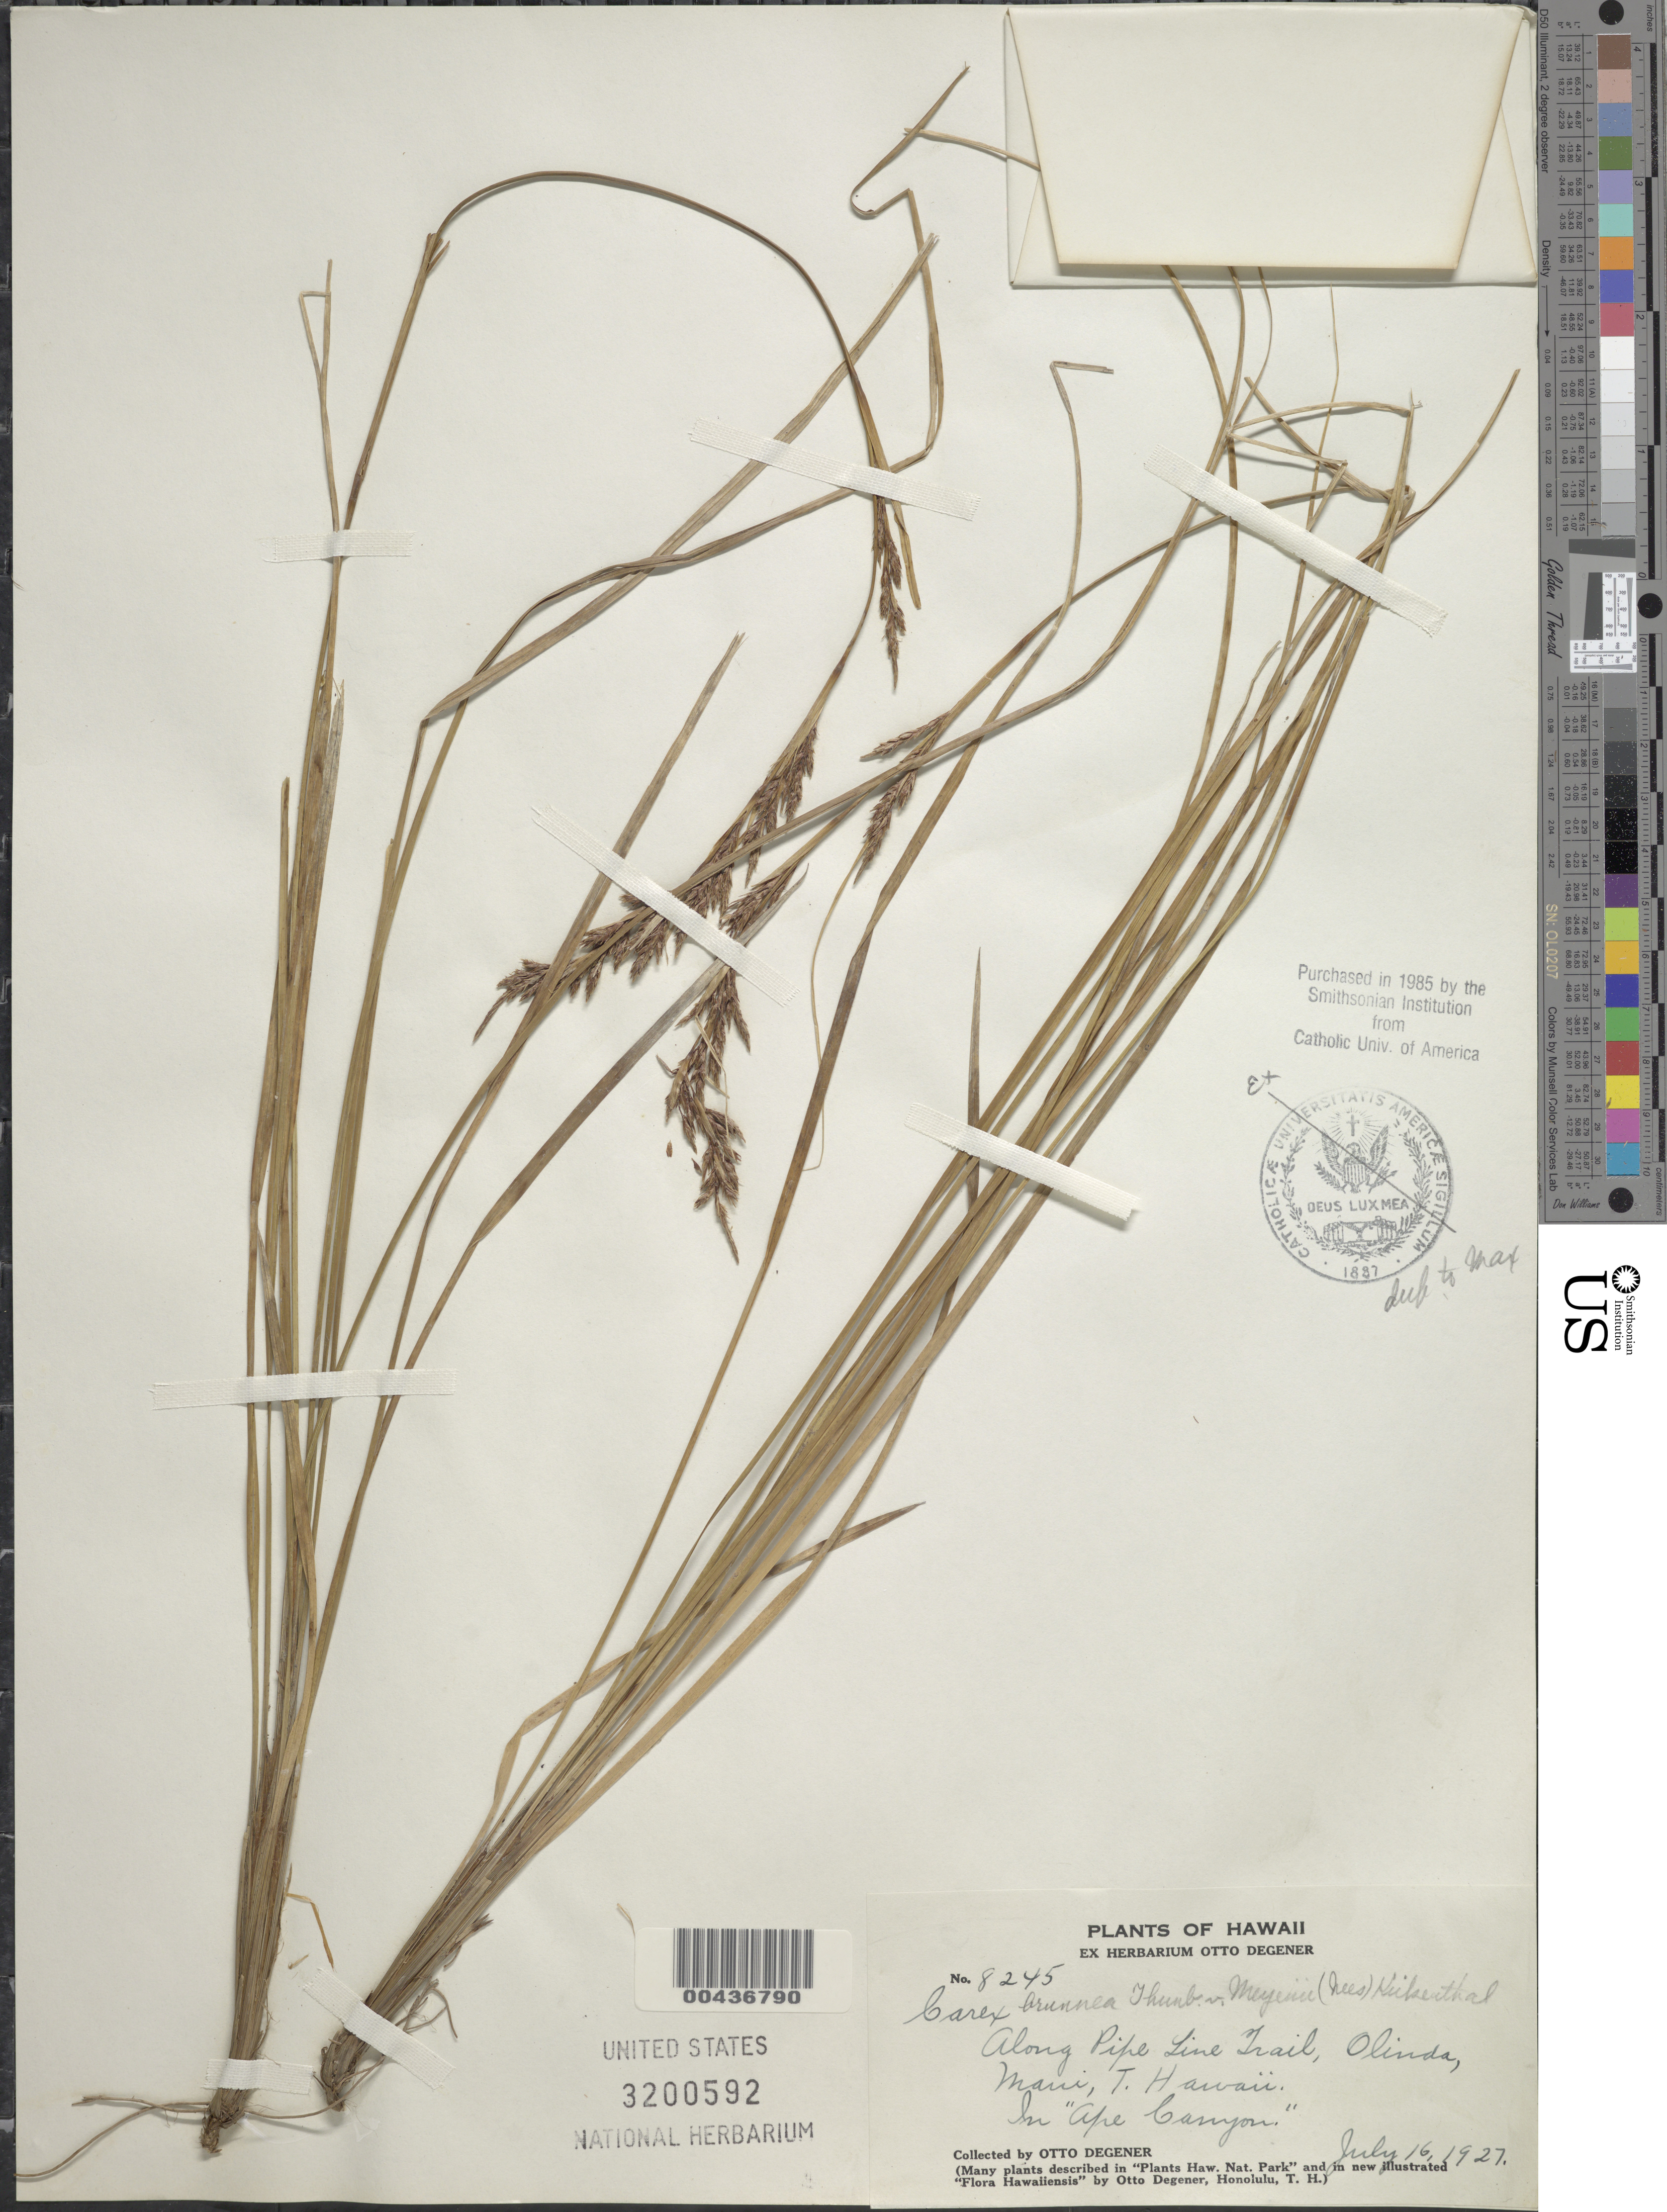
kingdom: Plantae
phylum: Tracheophyta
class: Liliopsida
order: Poales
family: Cyperaceae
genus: Carex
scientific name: Carex meyenii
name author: Nees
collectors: O. Degener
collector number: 8245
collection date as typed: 16 Jul 1927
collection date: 1927-07-16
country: United States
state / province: Hawaii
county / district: Maui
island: Maui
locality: Along Pipe Line Trail, Olinda, in Ape Canyon, Maui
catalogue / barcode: US 3200592